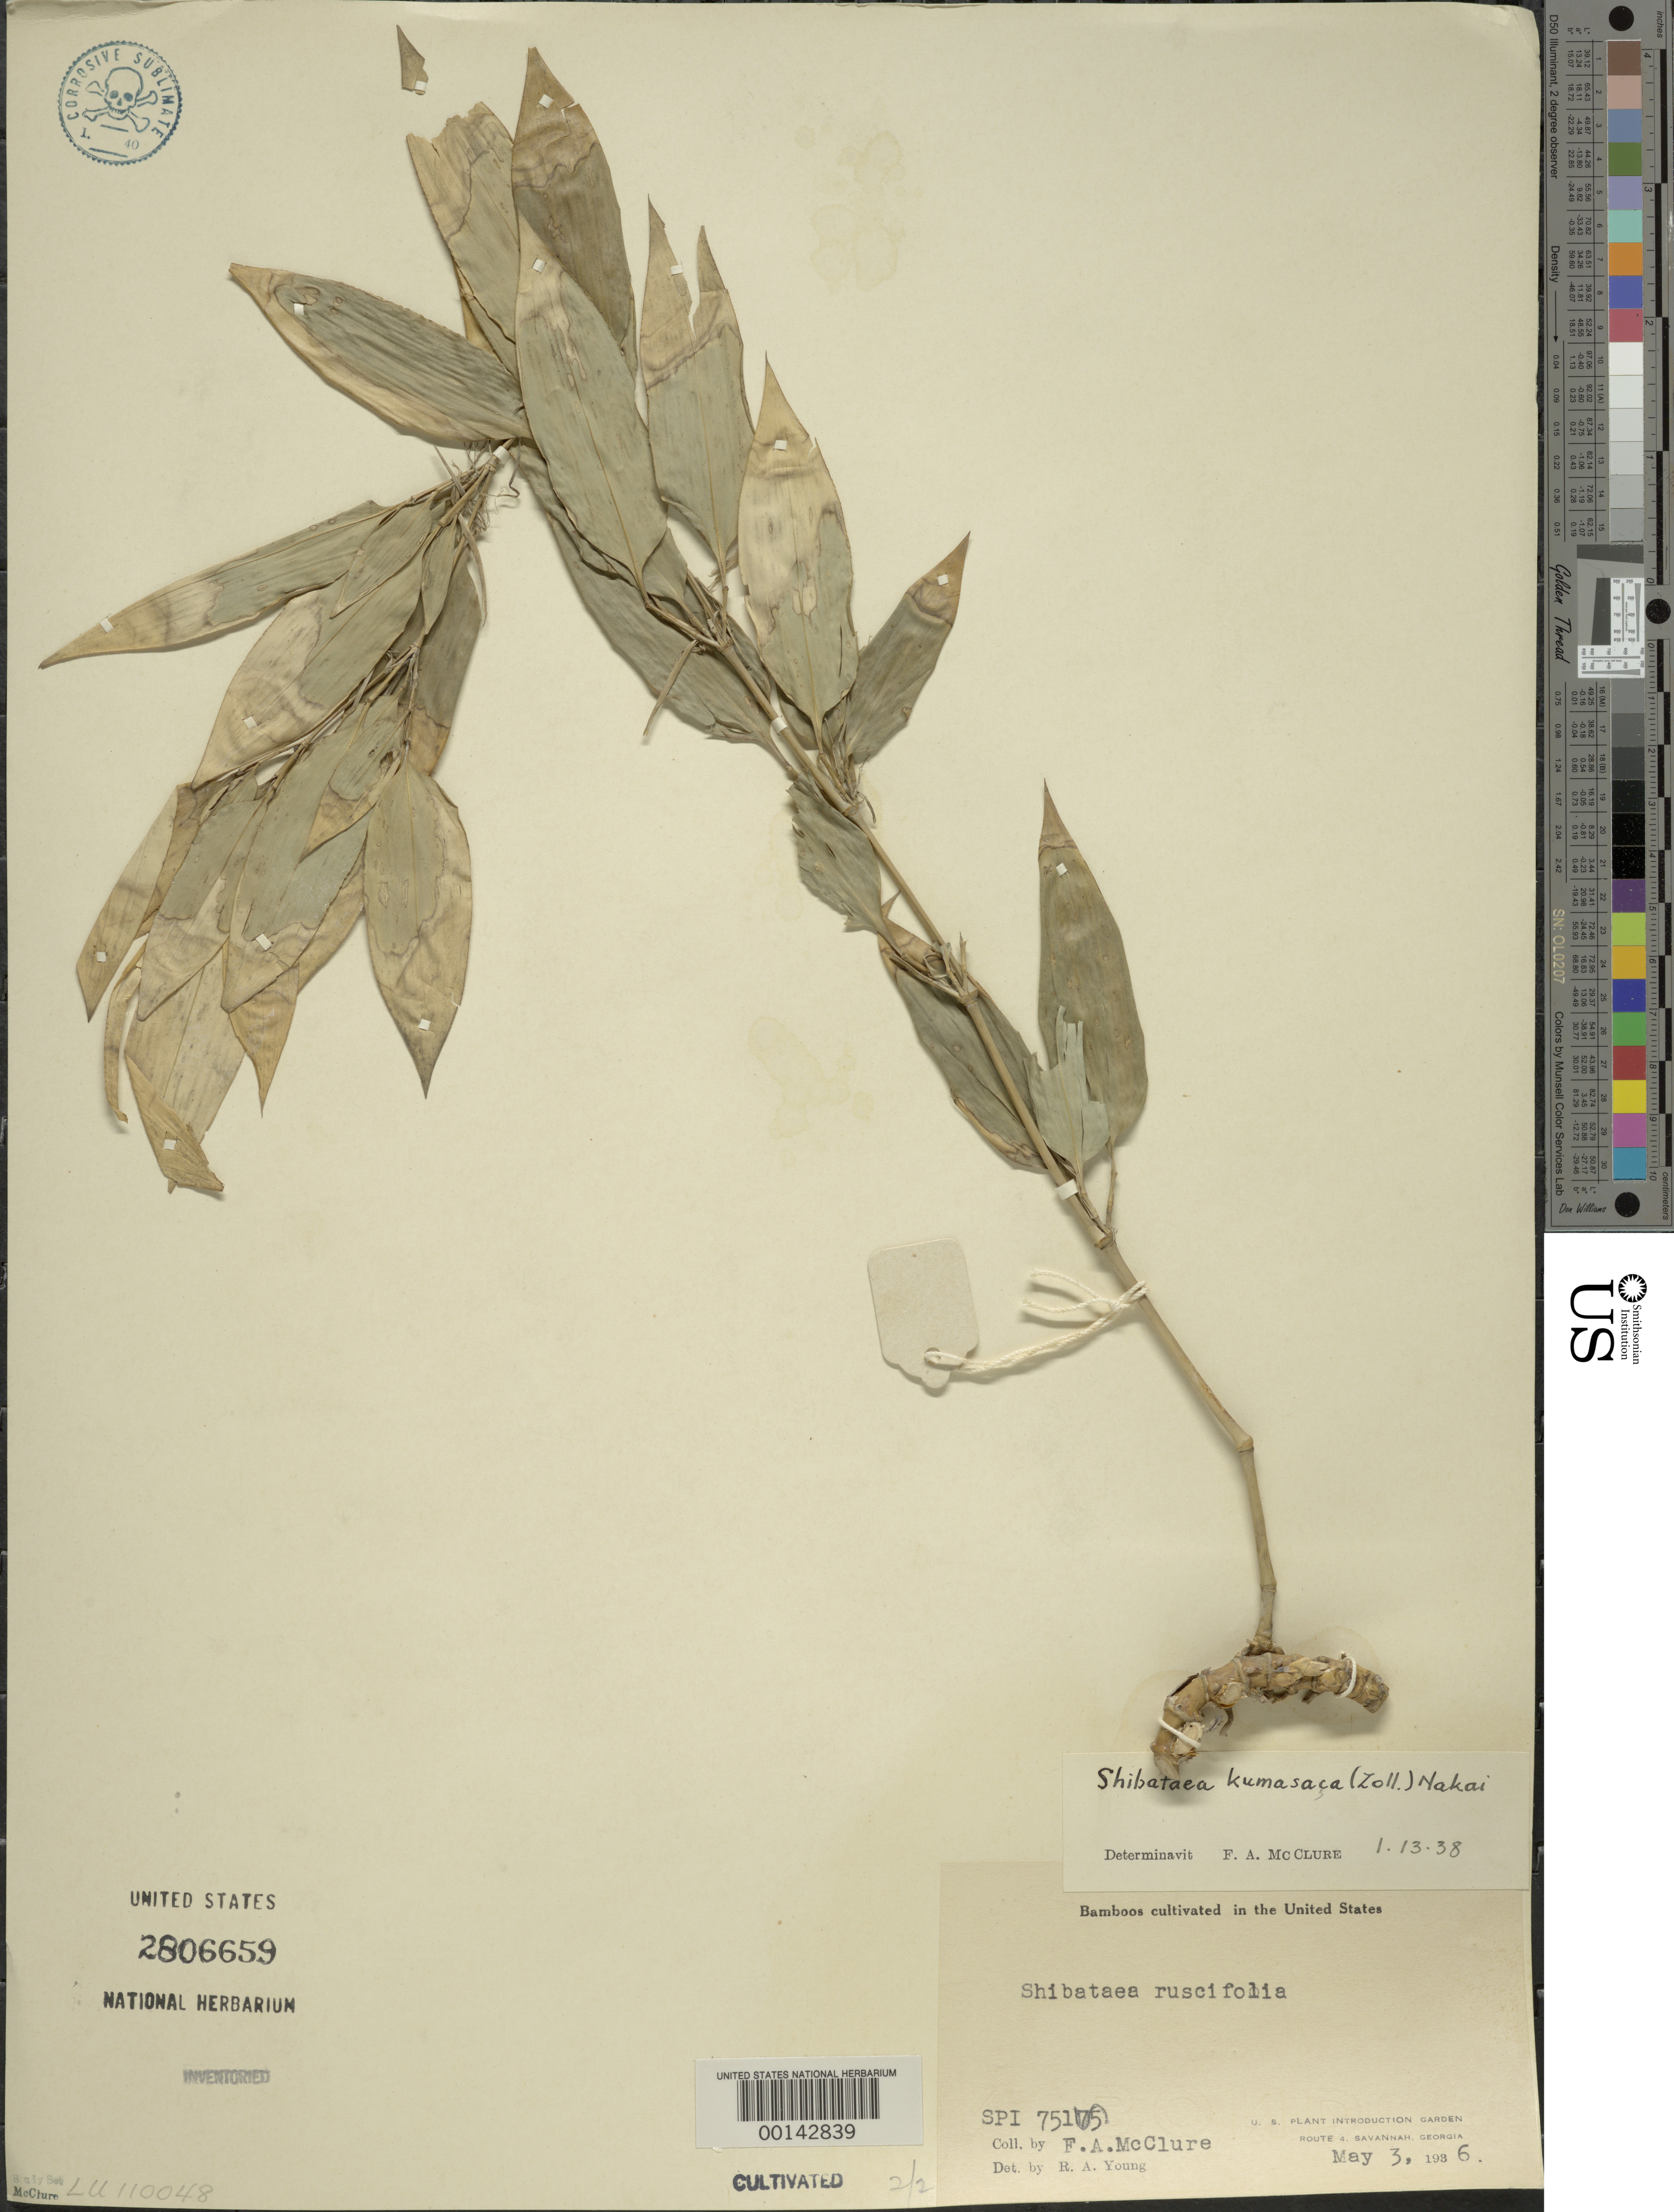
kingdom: Plantae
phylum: Tracheophyta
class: Liliopsida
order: Poales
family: Poaceae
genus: Sinocalamus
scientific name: Sinocalamus sp.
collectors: R. A. Young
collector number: SPI 75157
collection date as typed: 21 Jul 1936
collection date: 1936-07-21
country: United States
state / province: Maryland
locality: Bell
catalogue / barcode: US 2806659